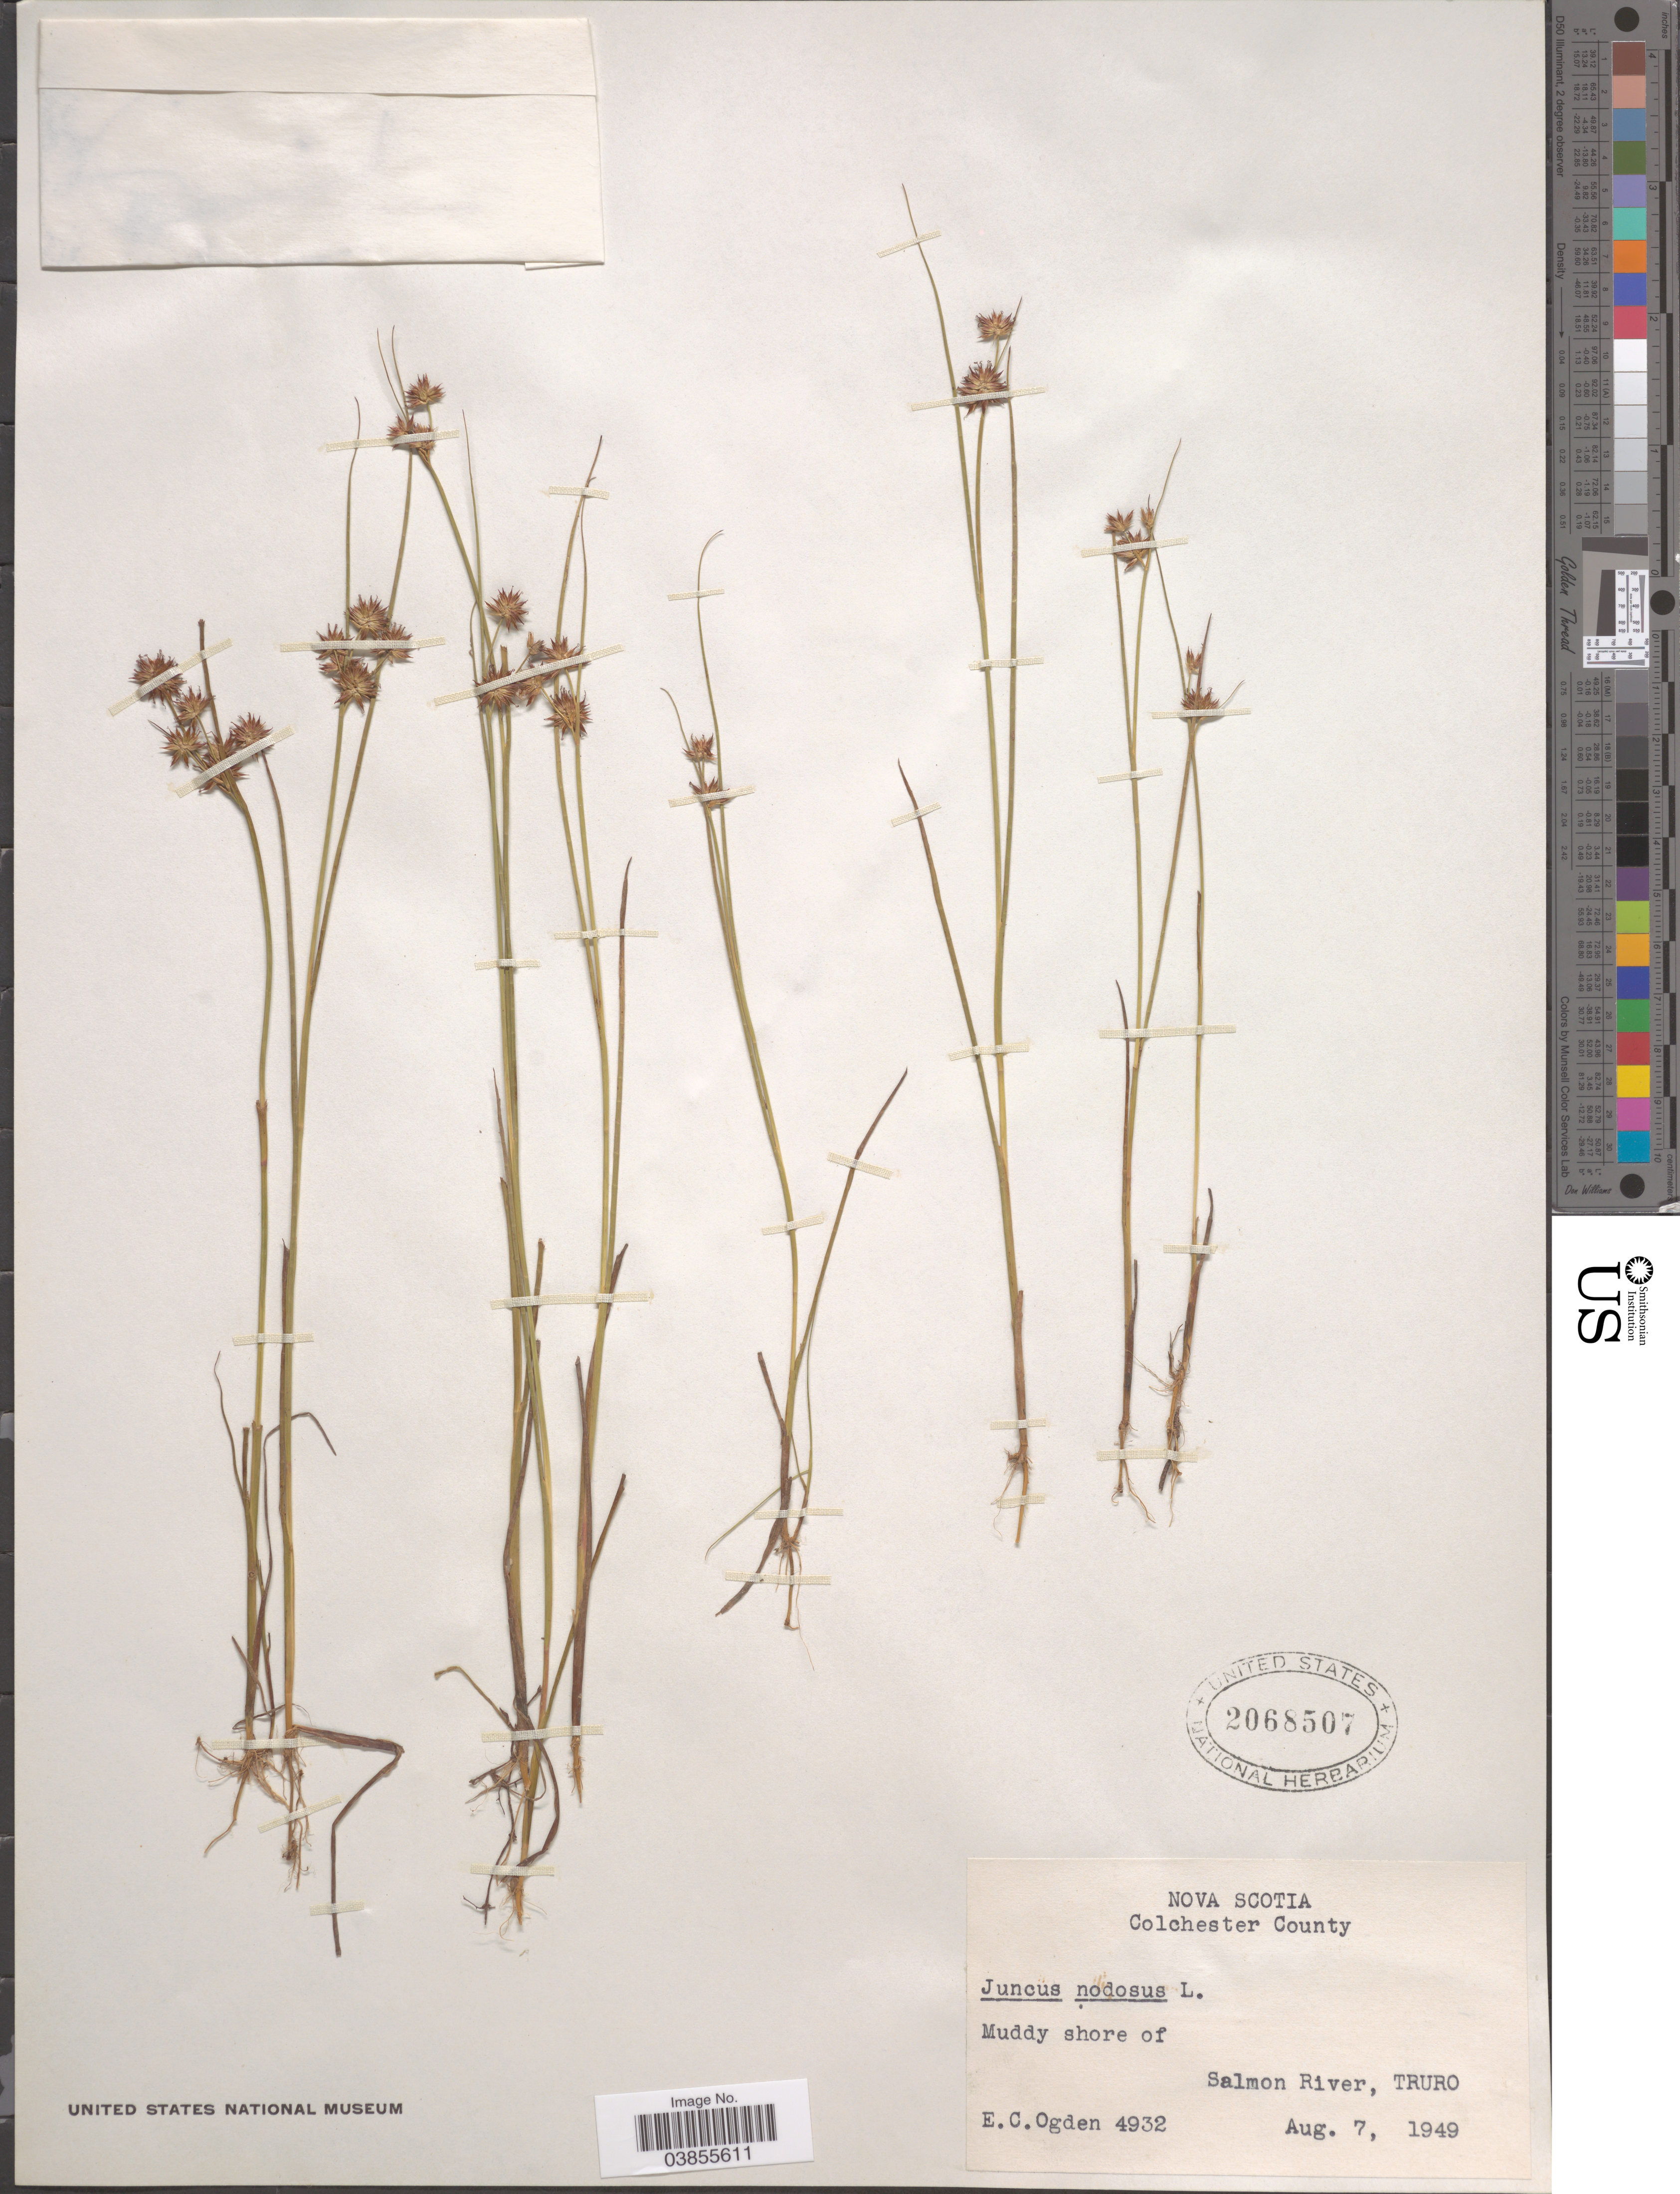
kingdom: Plantae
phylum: Tracheophyta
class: Liliopsida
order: Poales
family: Juncaceae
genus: Juncus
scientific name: Juncus nodosus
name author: L.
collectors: E. Ogden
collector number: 4932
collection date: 1949-08-07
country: Canada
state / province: Nova Scotia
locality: Colchester County. Muddy shore of Salmon River, Truro.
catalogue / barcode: US 2068507